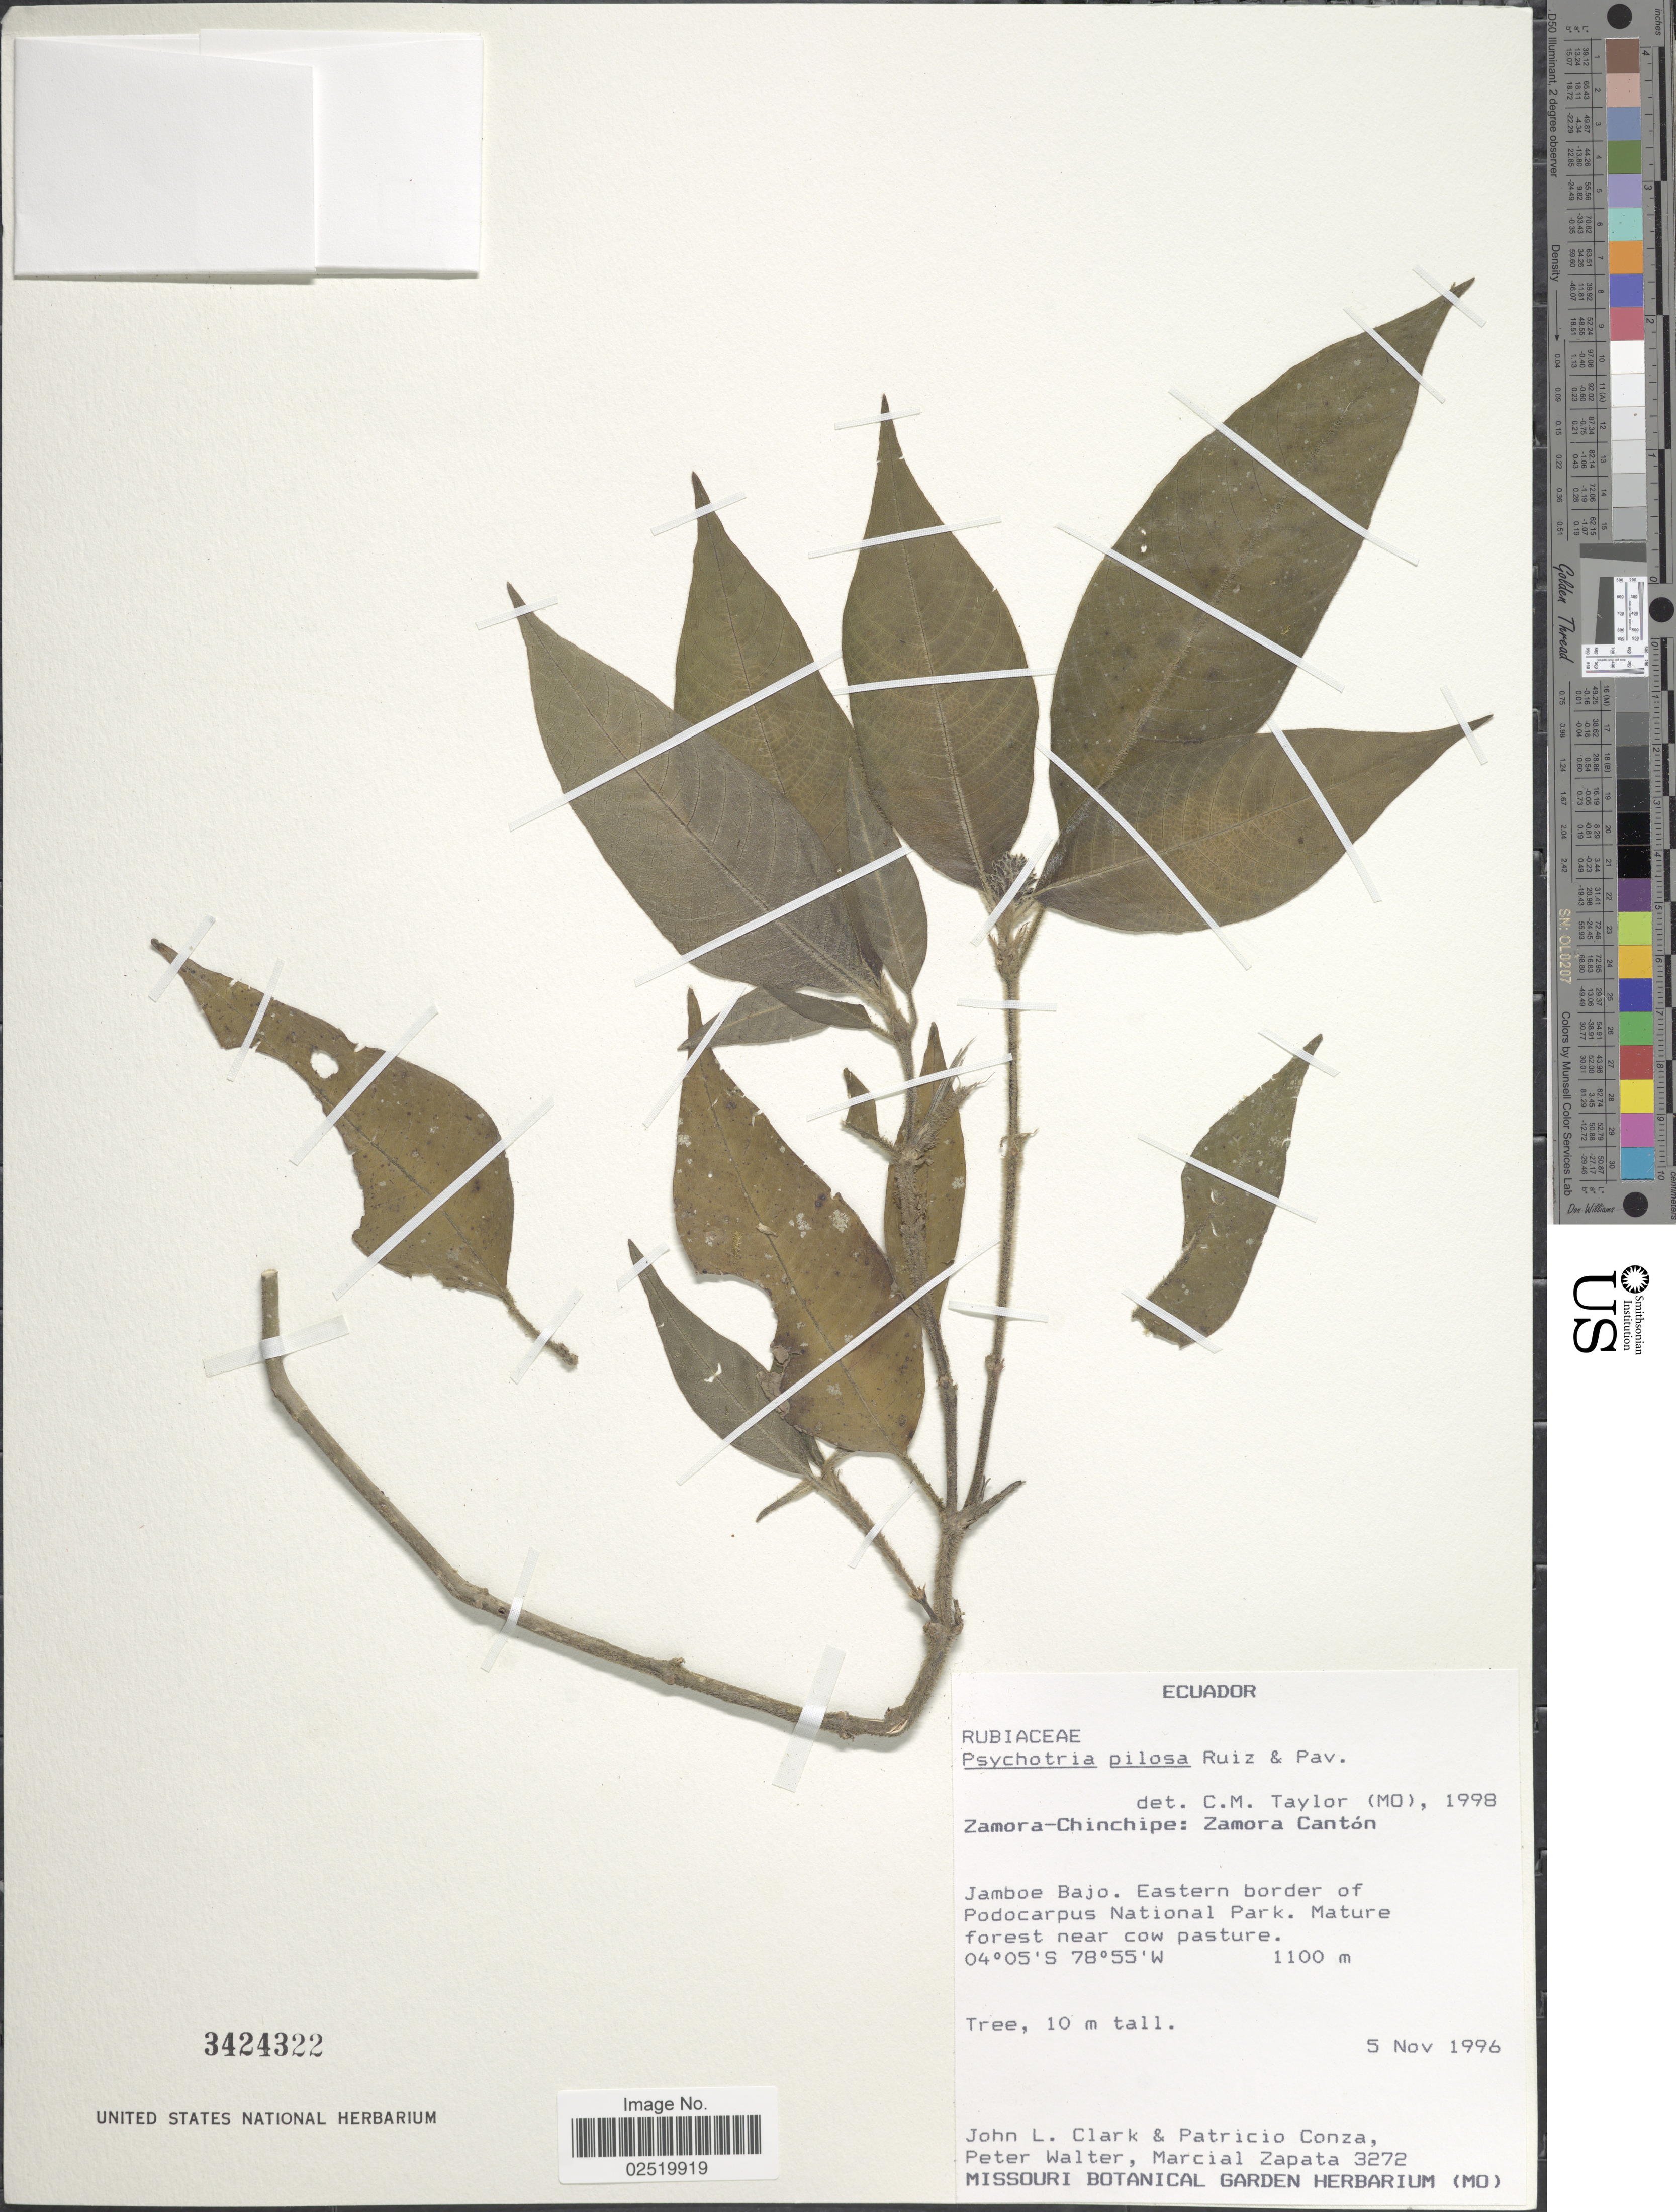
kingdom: Plantae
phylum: Tracheophyta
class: Magnoliopsida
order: Gentianales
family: Rubiaceae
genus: Psychotria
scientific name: Psychotria pilosa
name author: Ruiz & Pav.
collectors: J. L. Clark, P. Conza, P. Walter & M. Zapata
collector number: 3272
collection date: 1996-11-05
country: Ecuador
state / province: Zamora-Chinchipe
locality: Zamora Canton, Jamboe Bajo. Eastern border of Podocarpus National Park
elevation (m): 1100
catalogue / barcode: US 3424322